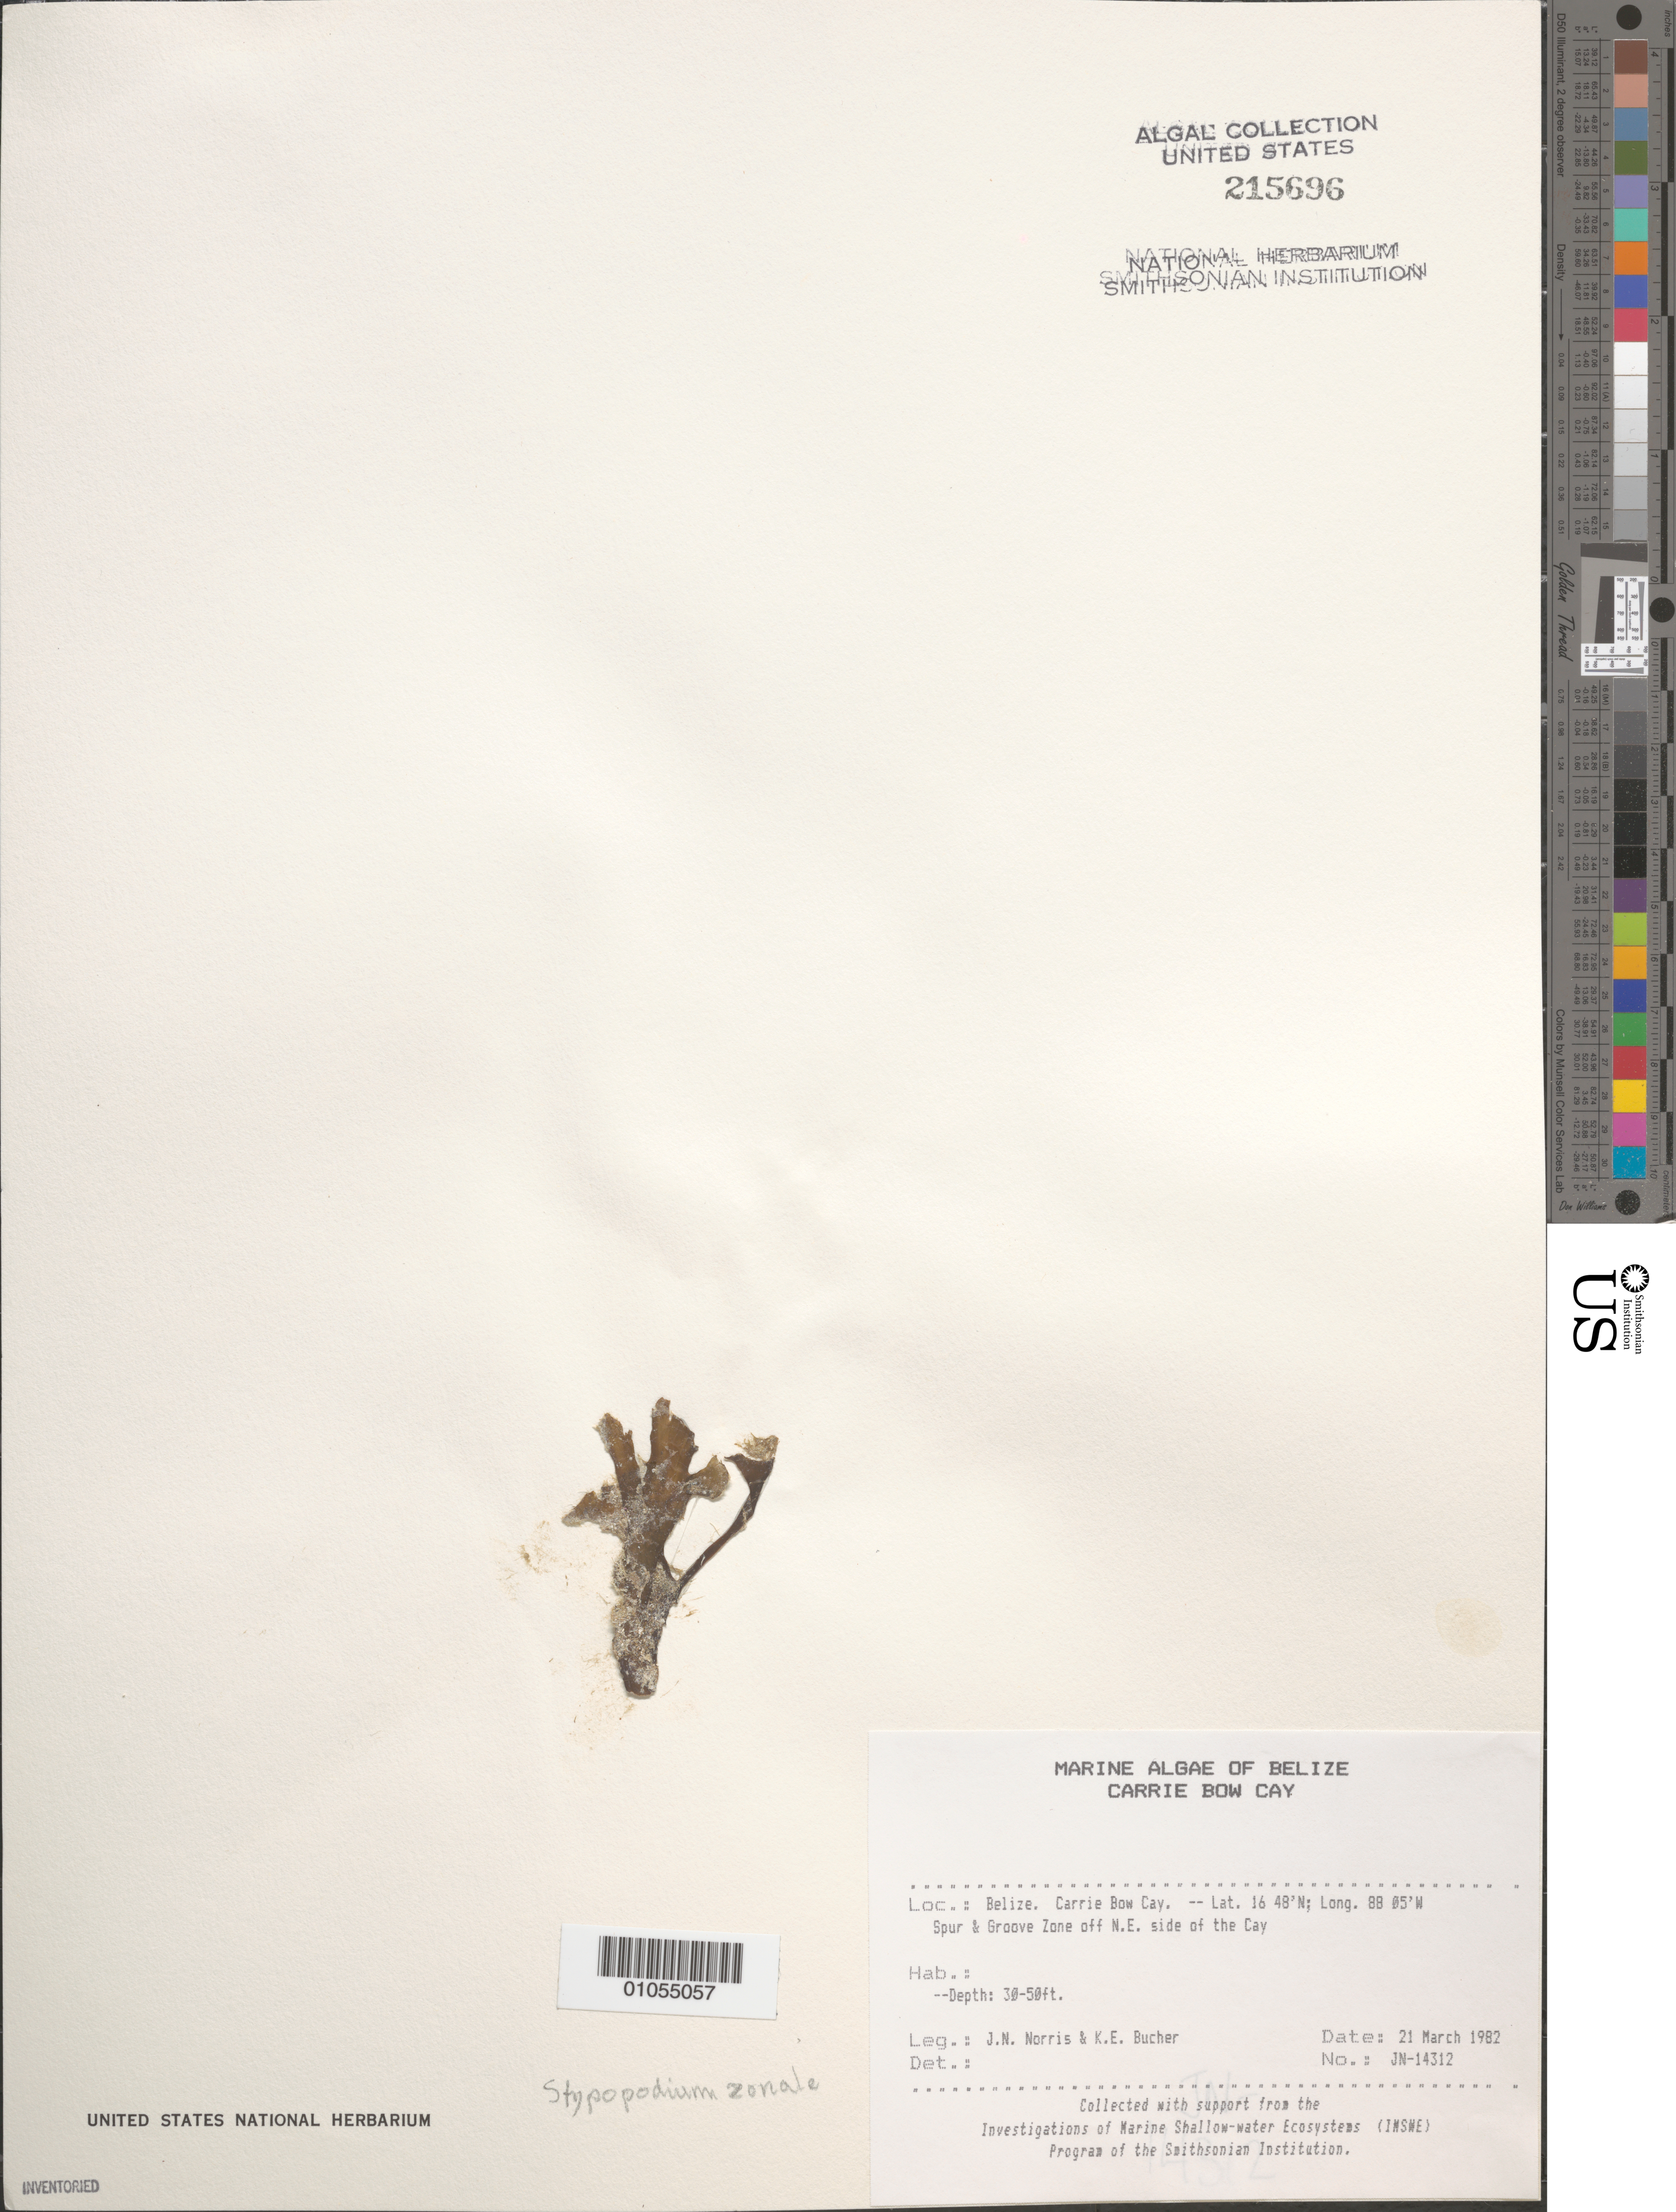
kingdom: Chromista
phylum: Ochrophyta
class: Phaeophyceae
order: Dictyotales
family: Dictyotaceae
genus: Stypopodium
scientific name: Stypopodium zonale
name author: (J.V.Lamouroux) Papenf.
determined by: Norris, James N.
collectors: J. N. Norris & K. E. Bucher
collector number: JN-14312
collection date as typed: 21 Mar 1982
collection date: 1982-03-21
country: Belize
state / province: Stann Creek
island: Carrie Bow Cay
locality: Spur and groove zone off northeast side of Carrie Bow Cay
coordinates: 16 48'N, 88 05'W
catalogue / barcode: US 215696